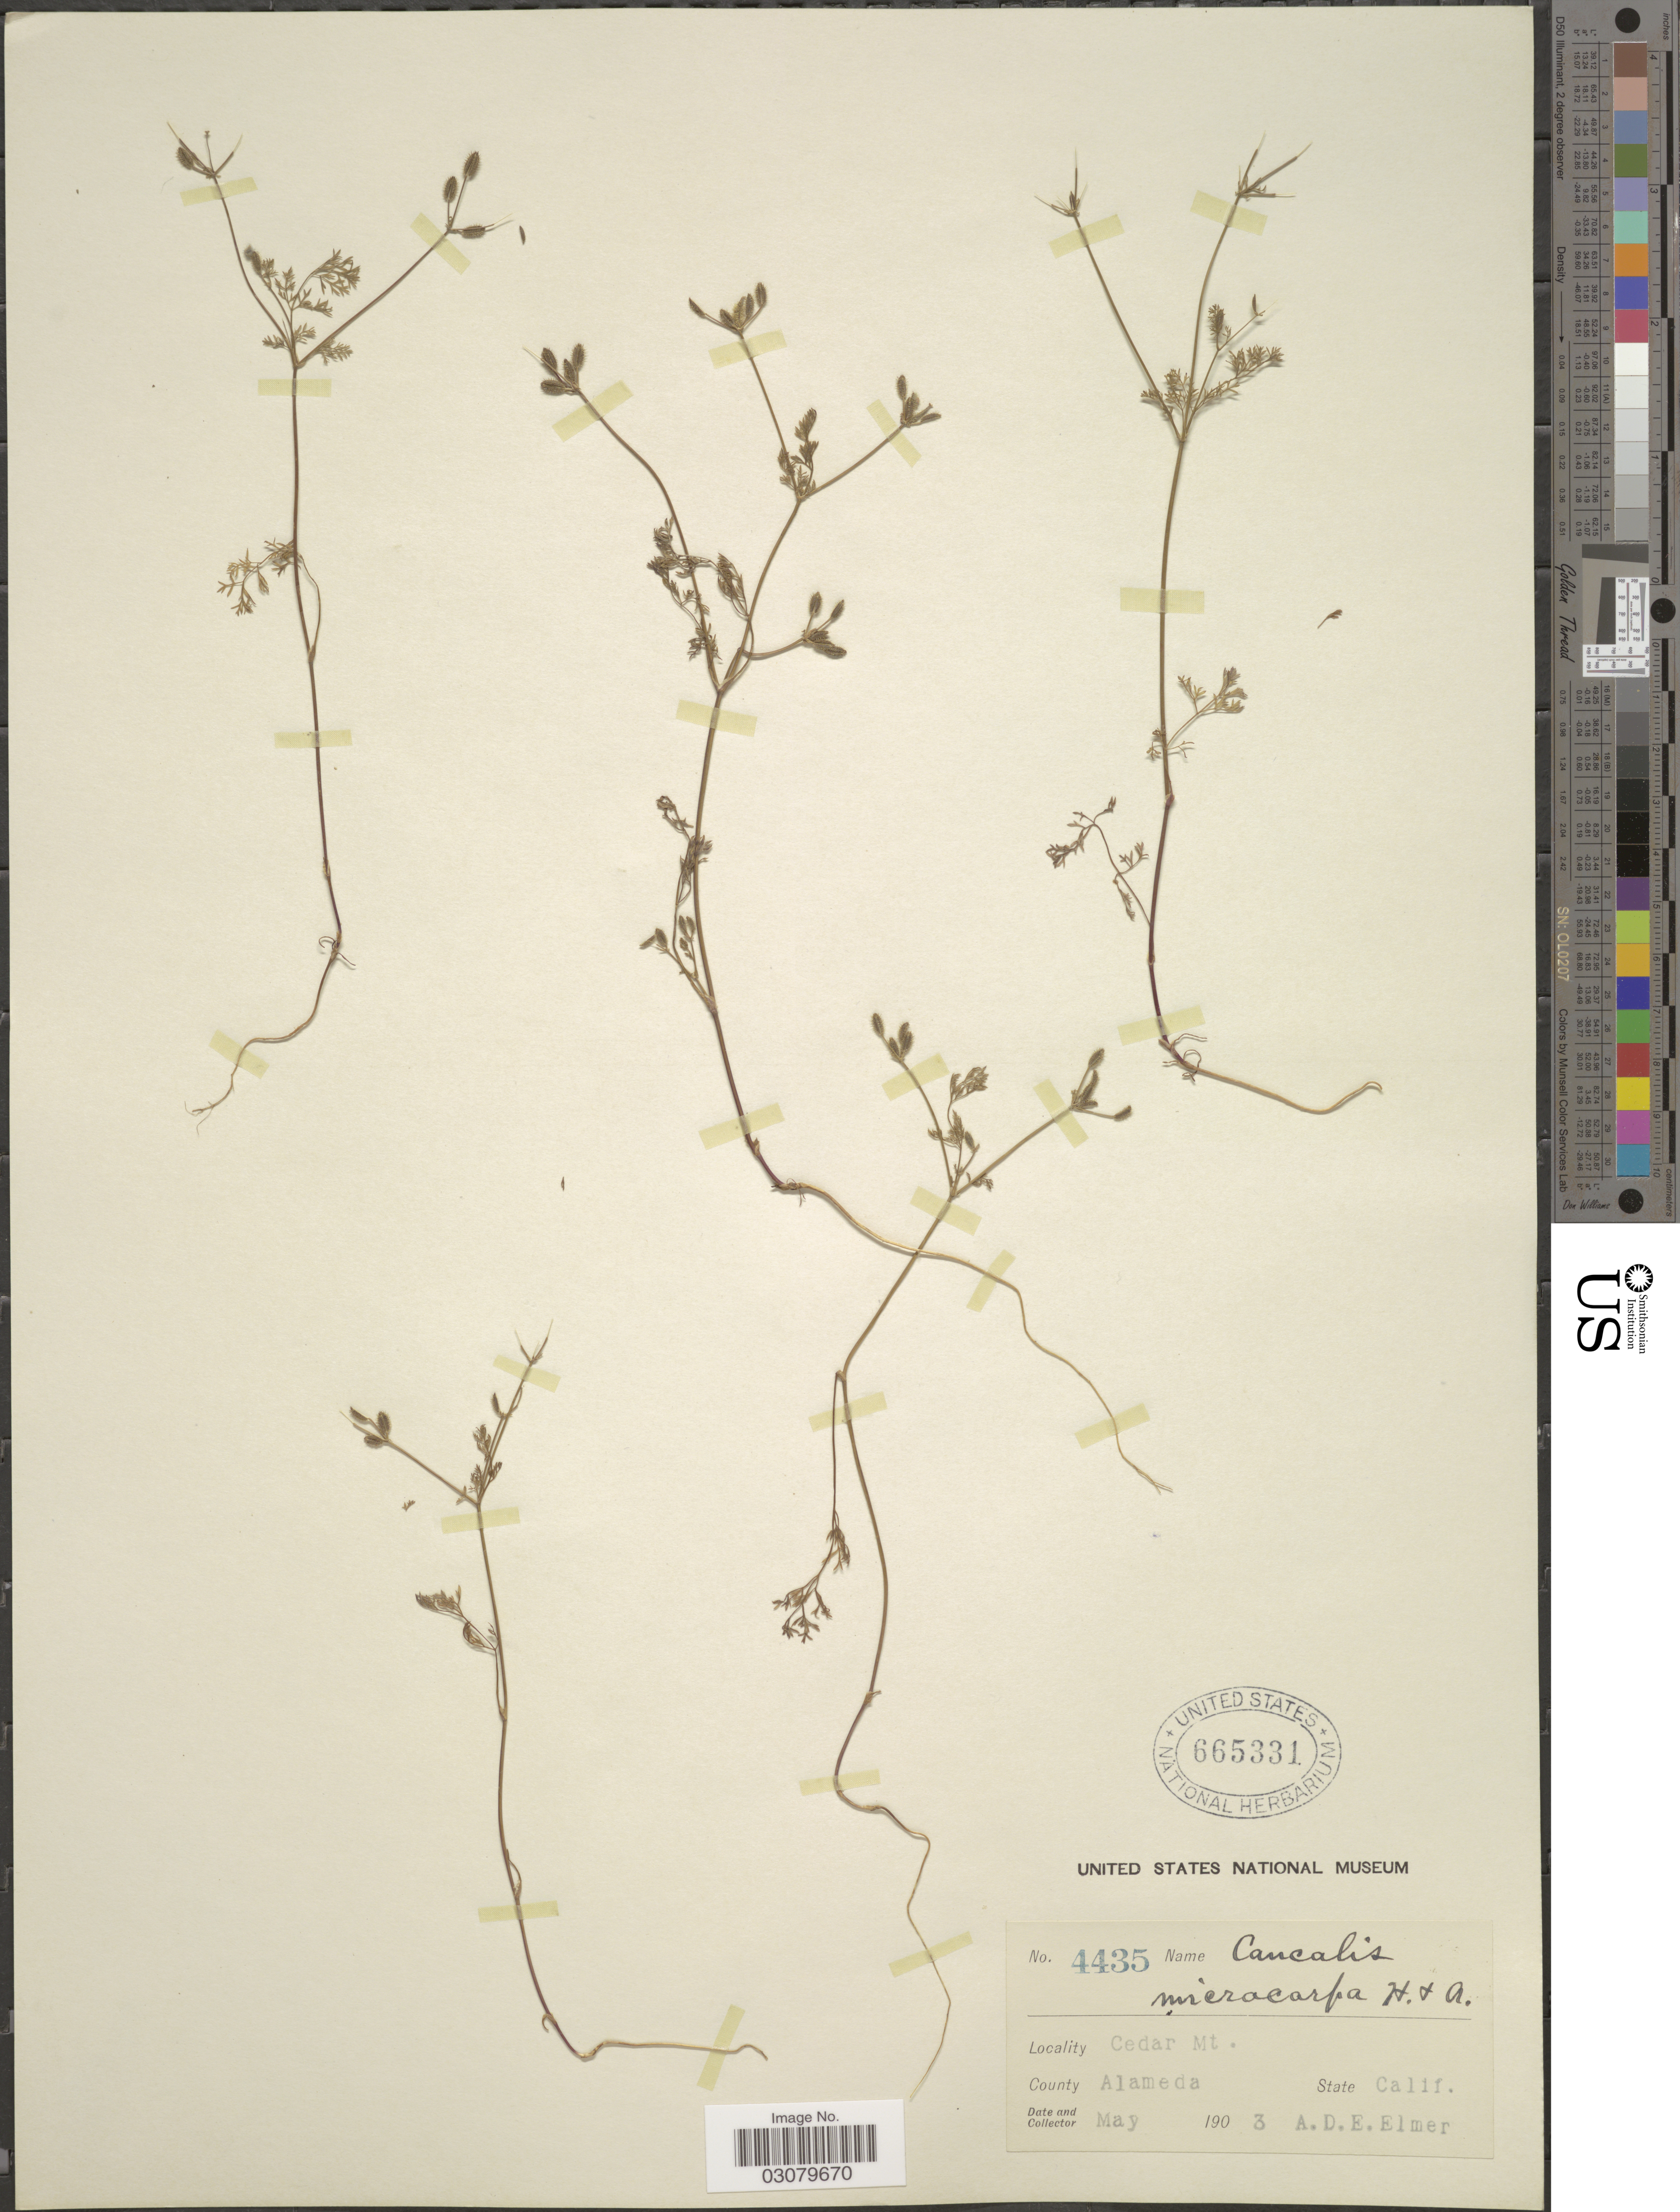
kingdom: Plantae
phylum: Tracheophyta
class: Magnoliopsida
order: Apiales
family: Apiaceae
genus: Caucalis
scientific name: Caucalis microcarpa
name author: Hook. & Arn.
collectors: A. D. E. Elmer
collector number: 4435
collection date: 1903-05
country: United States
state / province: California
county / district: Alameda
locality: Cedar Mt. County Alameda.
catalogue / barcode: US 665331